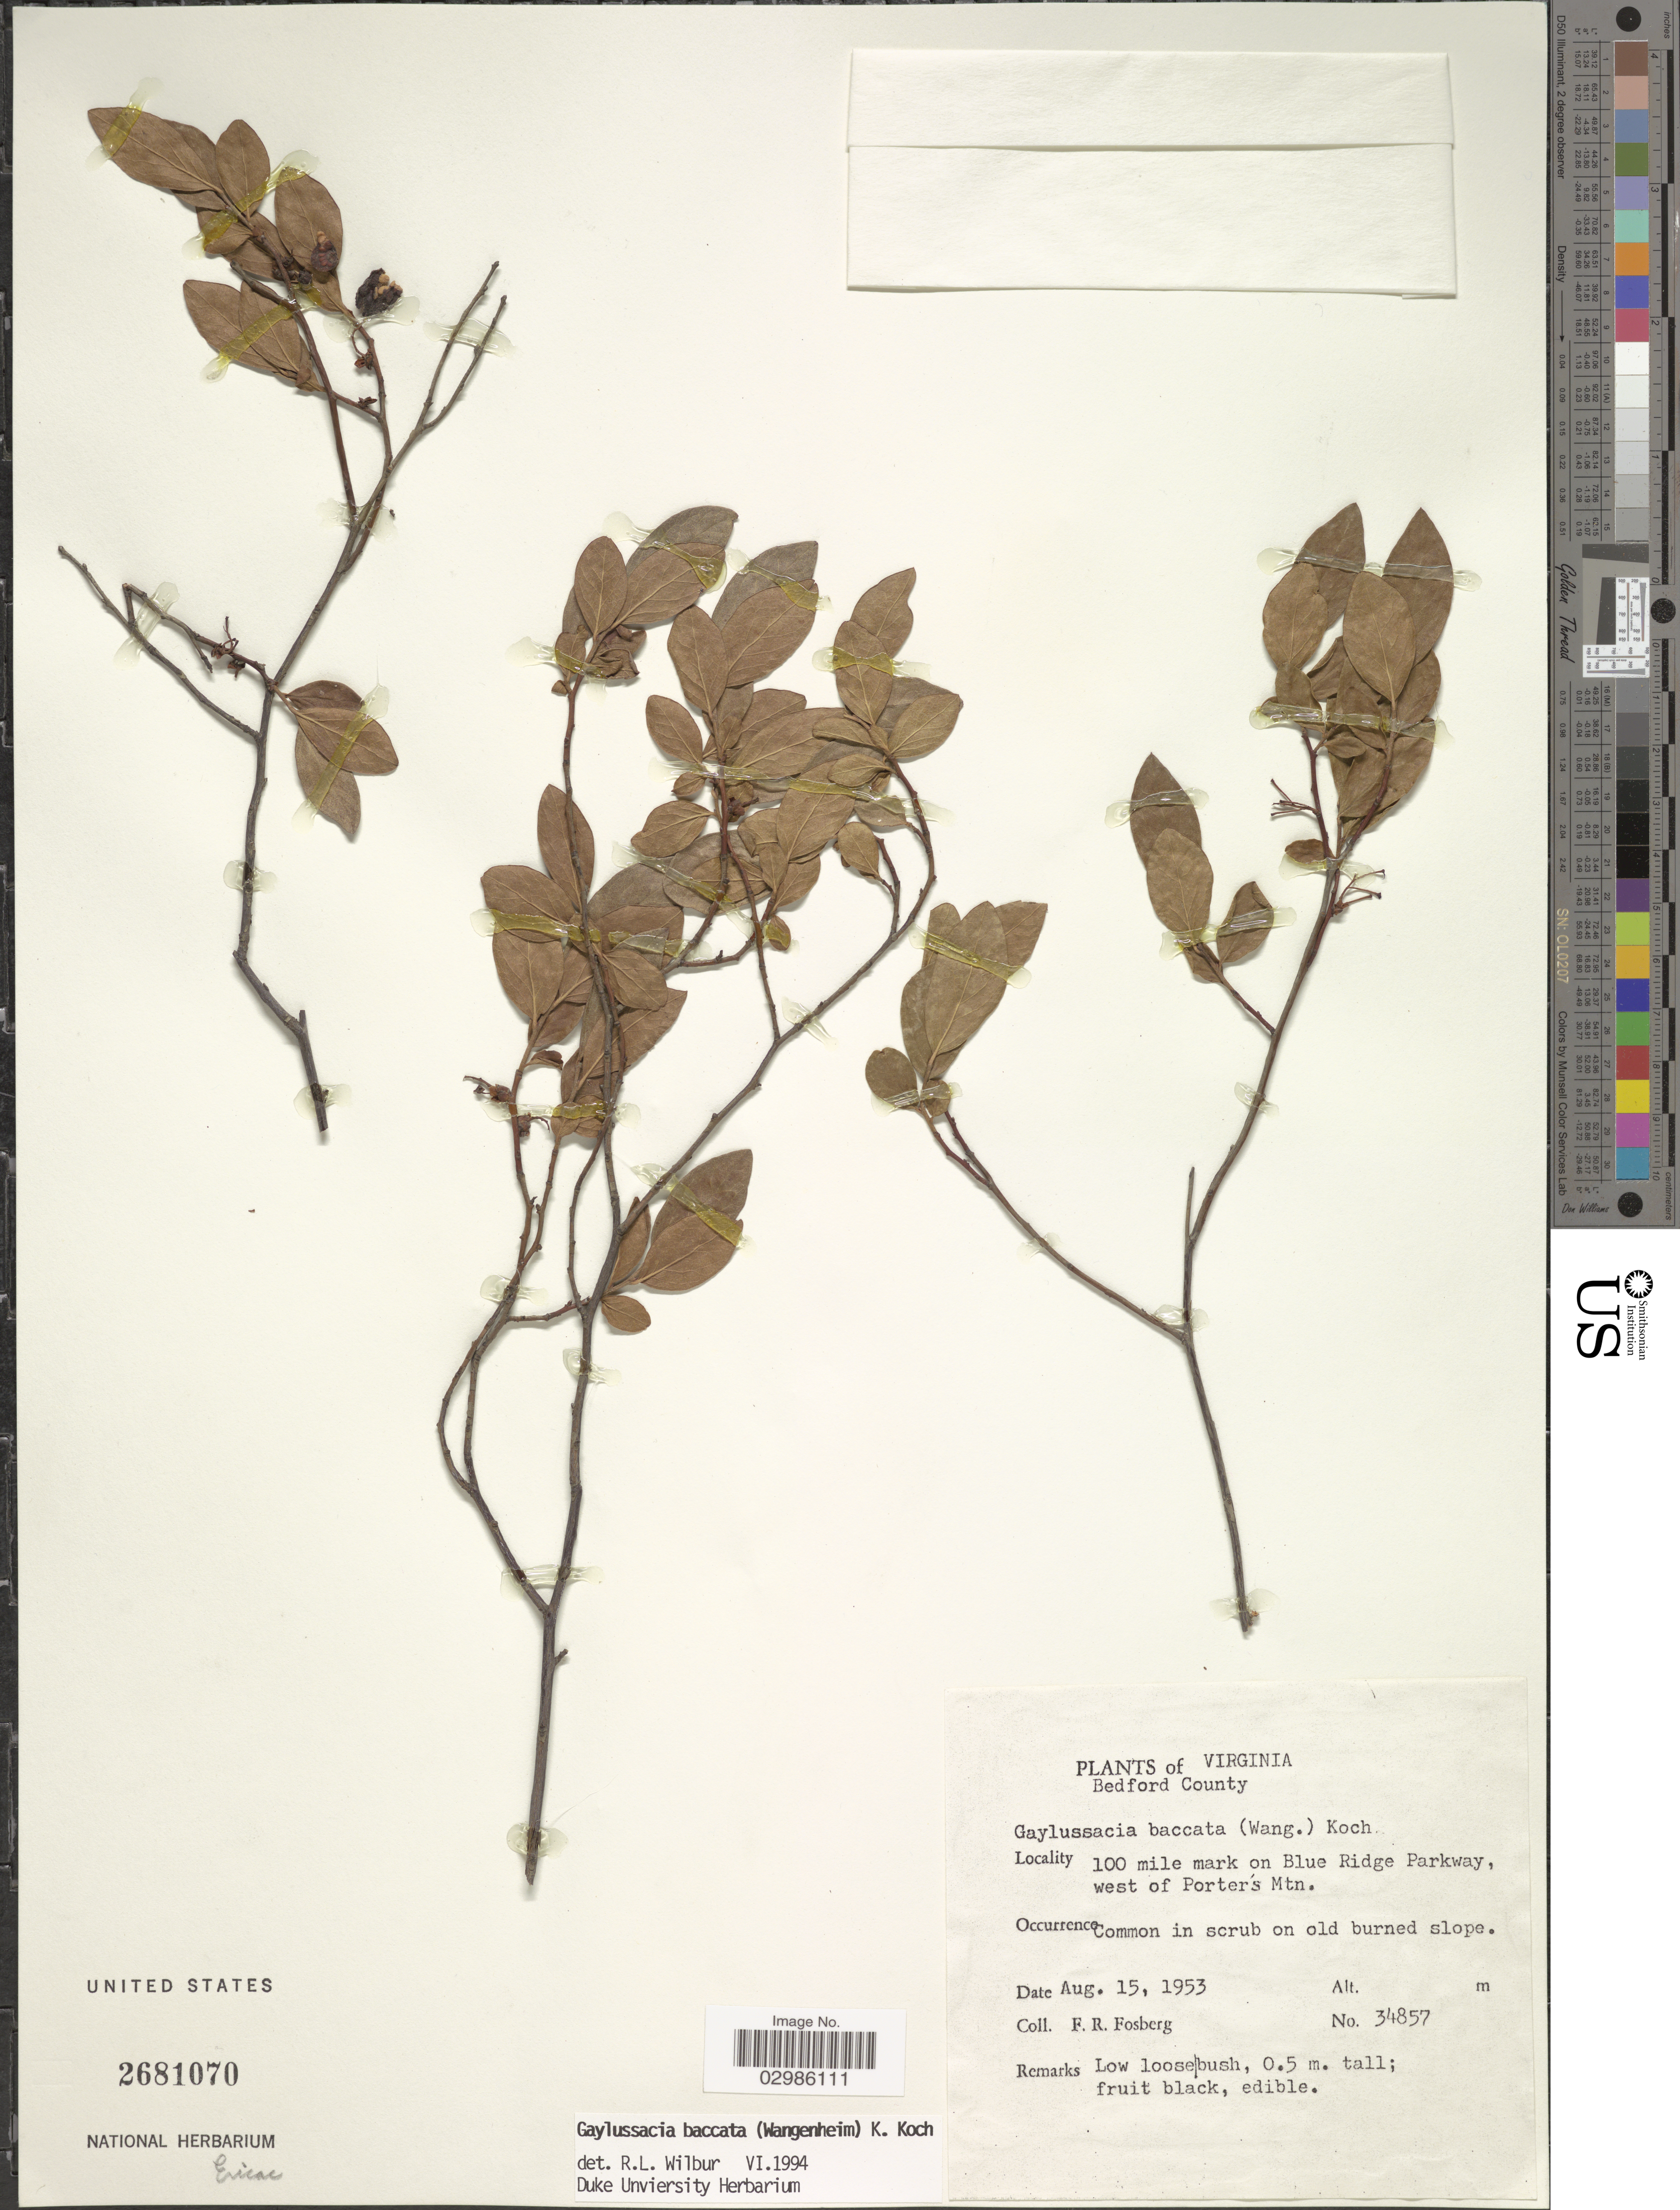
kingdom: Plantae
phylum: Tracheophyta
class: Magnoliopsida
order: Ericales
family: Ericaceae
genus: Gaylussacia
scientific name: Gaylussacia baccata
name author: (Wangenh.) K. Koch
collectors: F. R. Fosberg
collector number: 34857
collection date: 1953-08-15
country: United States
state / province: Virginia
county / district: Bedford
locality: Bedford County. 100 mile mark on Blue Ridge Parkway, west of Porter's Mtn.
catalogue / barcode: US 2681070